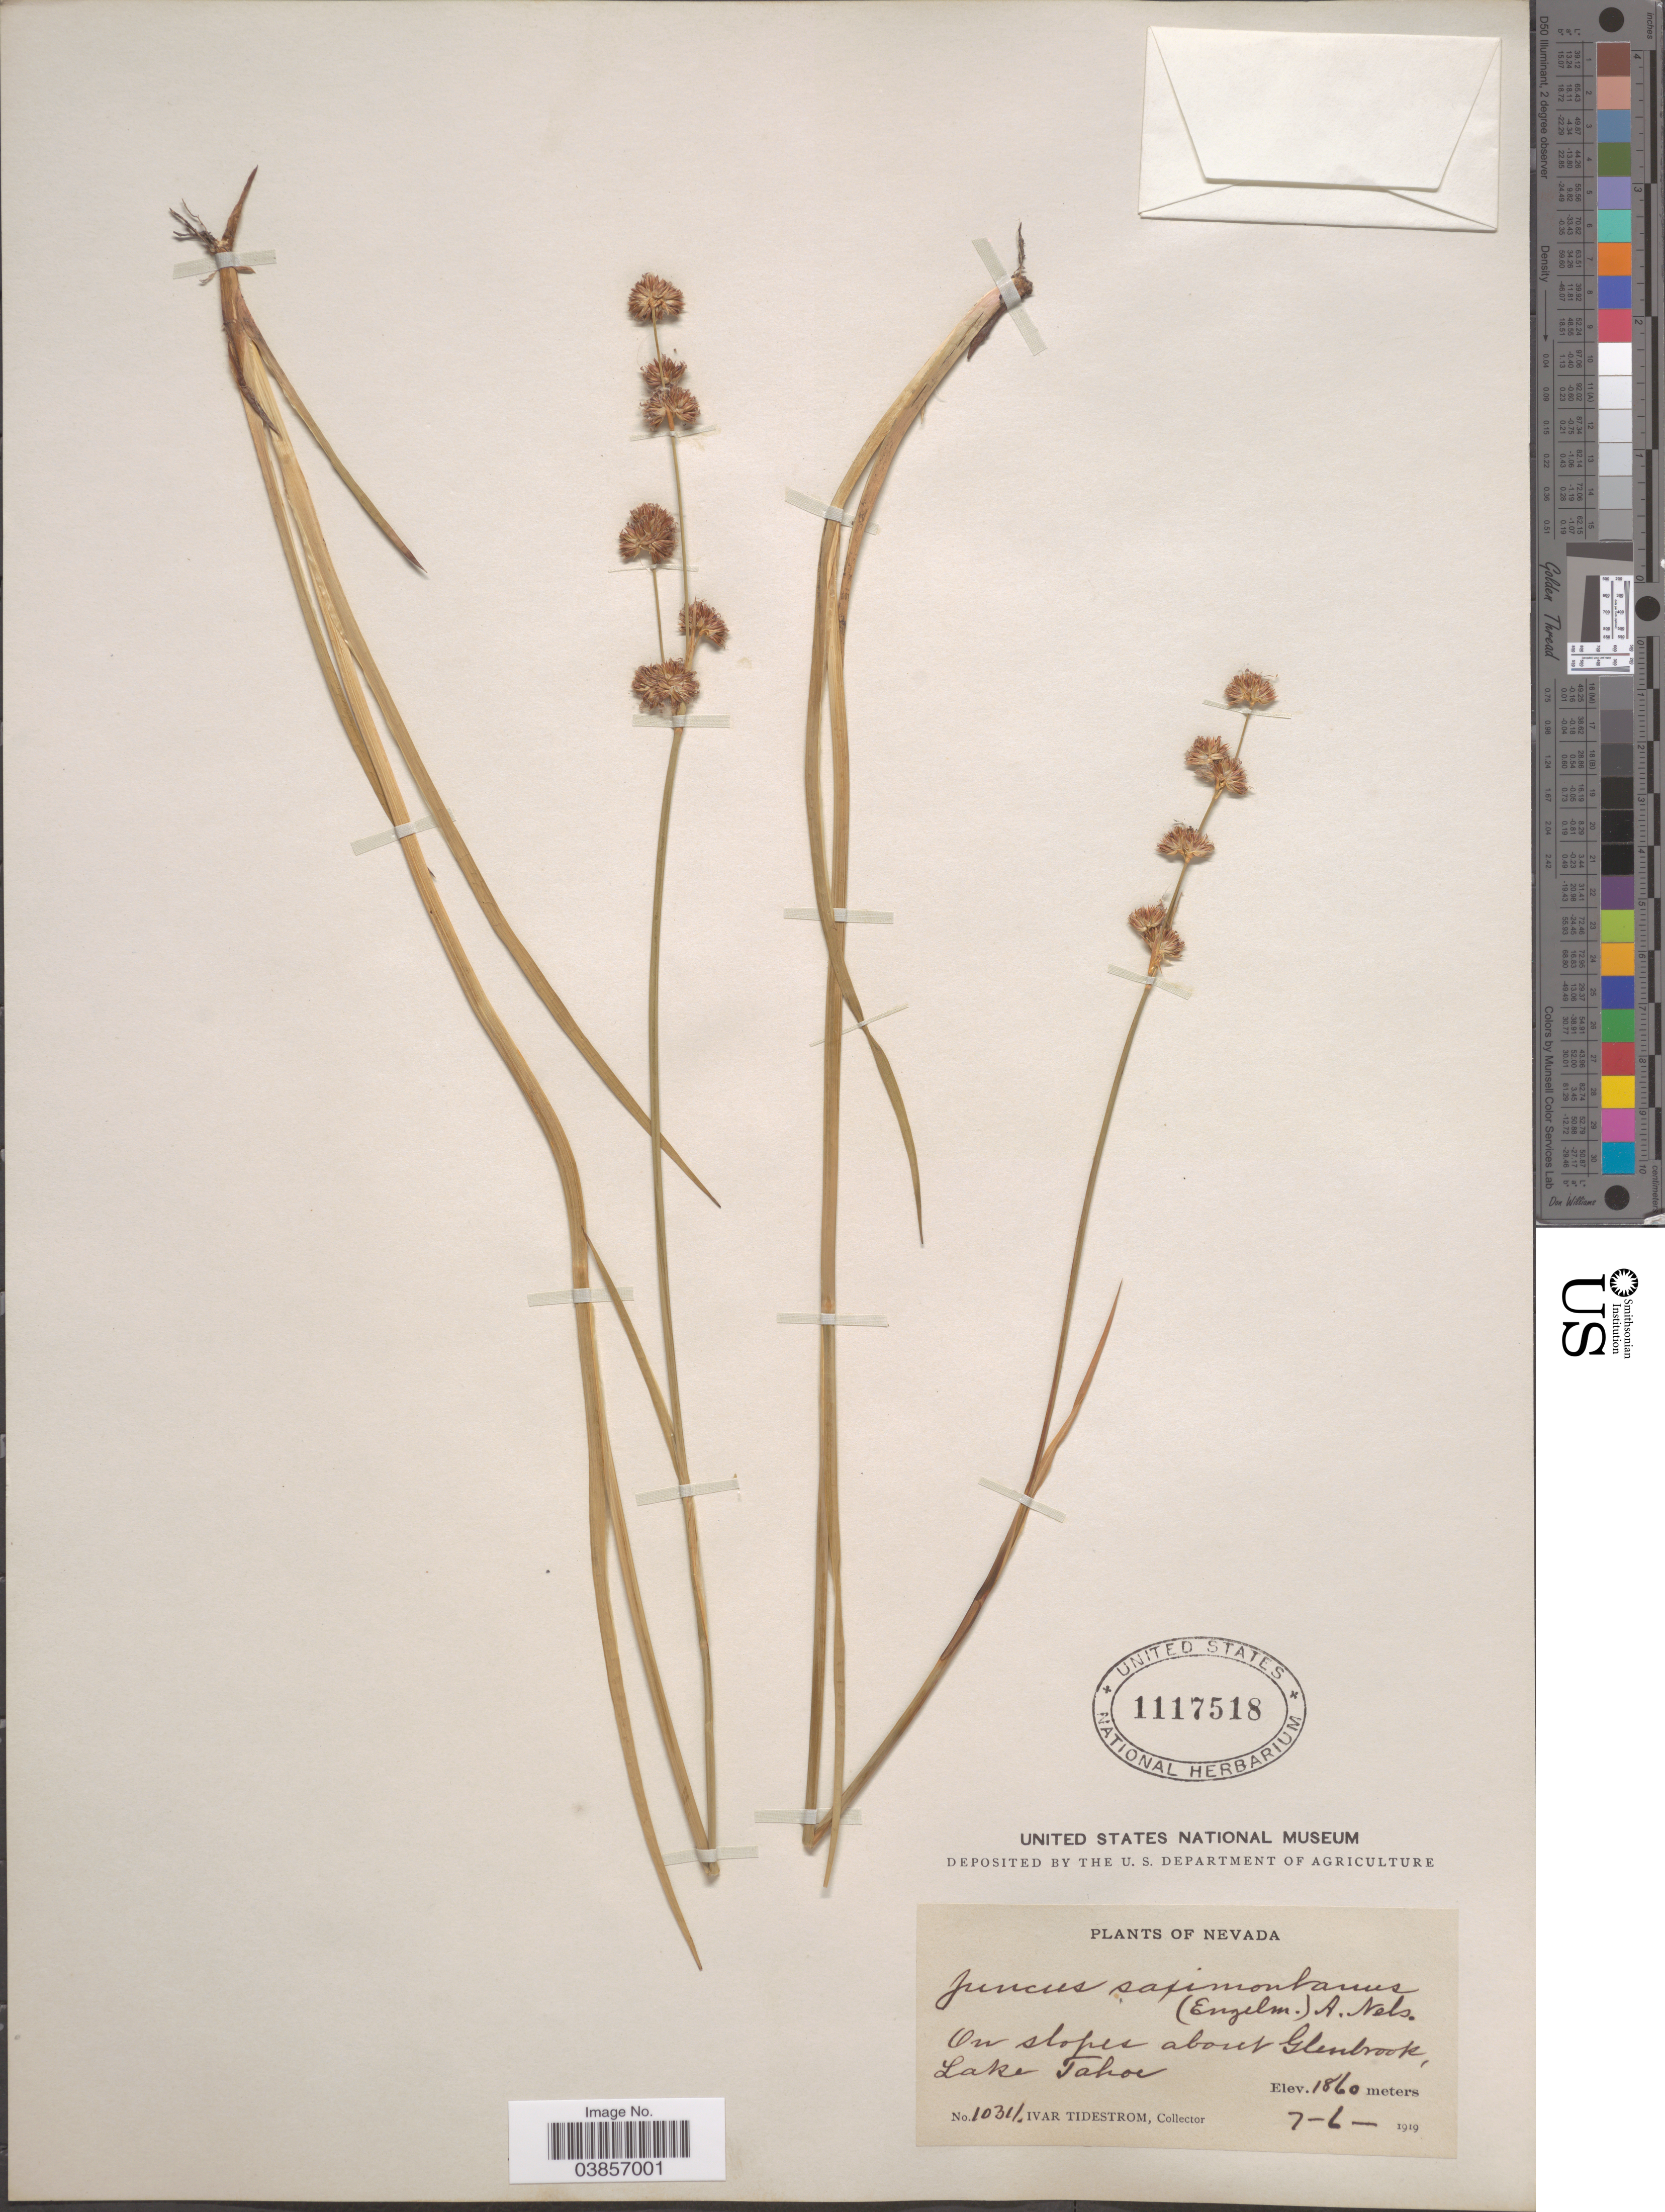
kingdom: Plantae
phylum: Tracheophyta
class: Liliopsida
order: Poales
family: Juncaceae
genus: Juncus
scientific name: Juncus saximontanus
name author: A. Nelson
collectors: I. F. Tidestrom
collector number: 10311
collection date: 1919-07-06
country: United States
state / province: Nevada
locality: On slopes about Glenbrook, Lake Tahoe.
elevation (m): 1860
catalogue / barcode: US 1117518